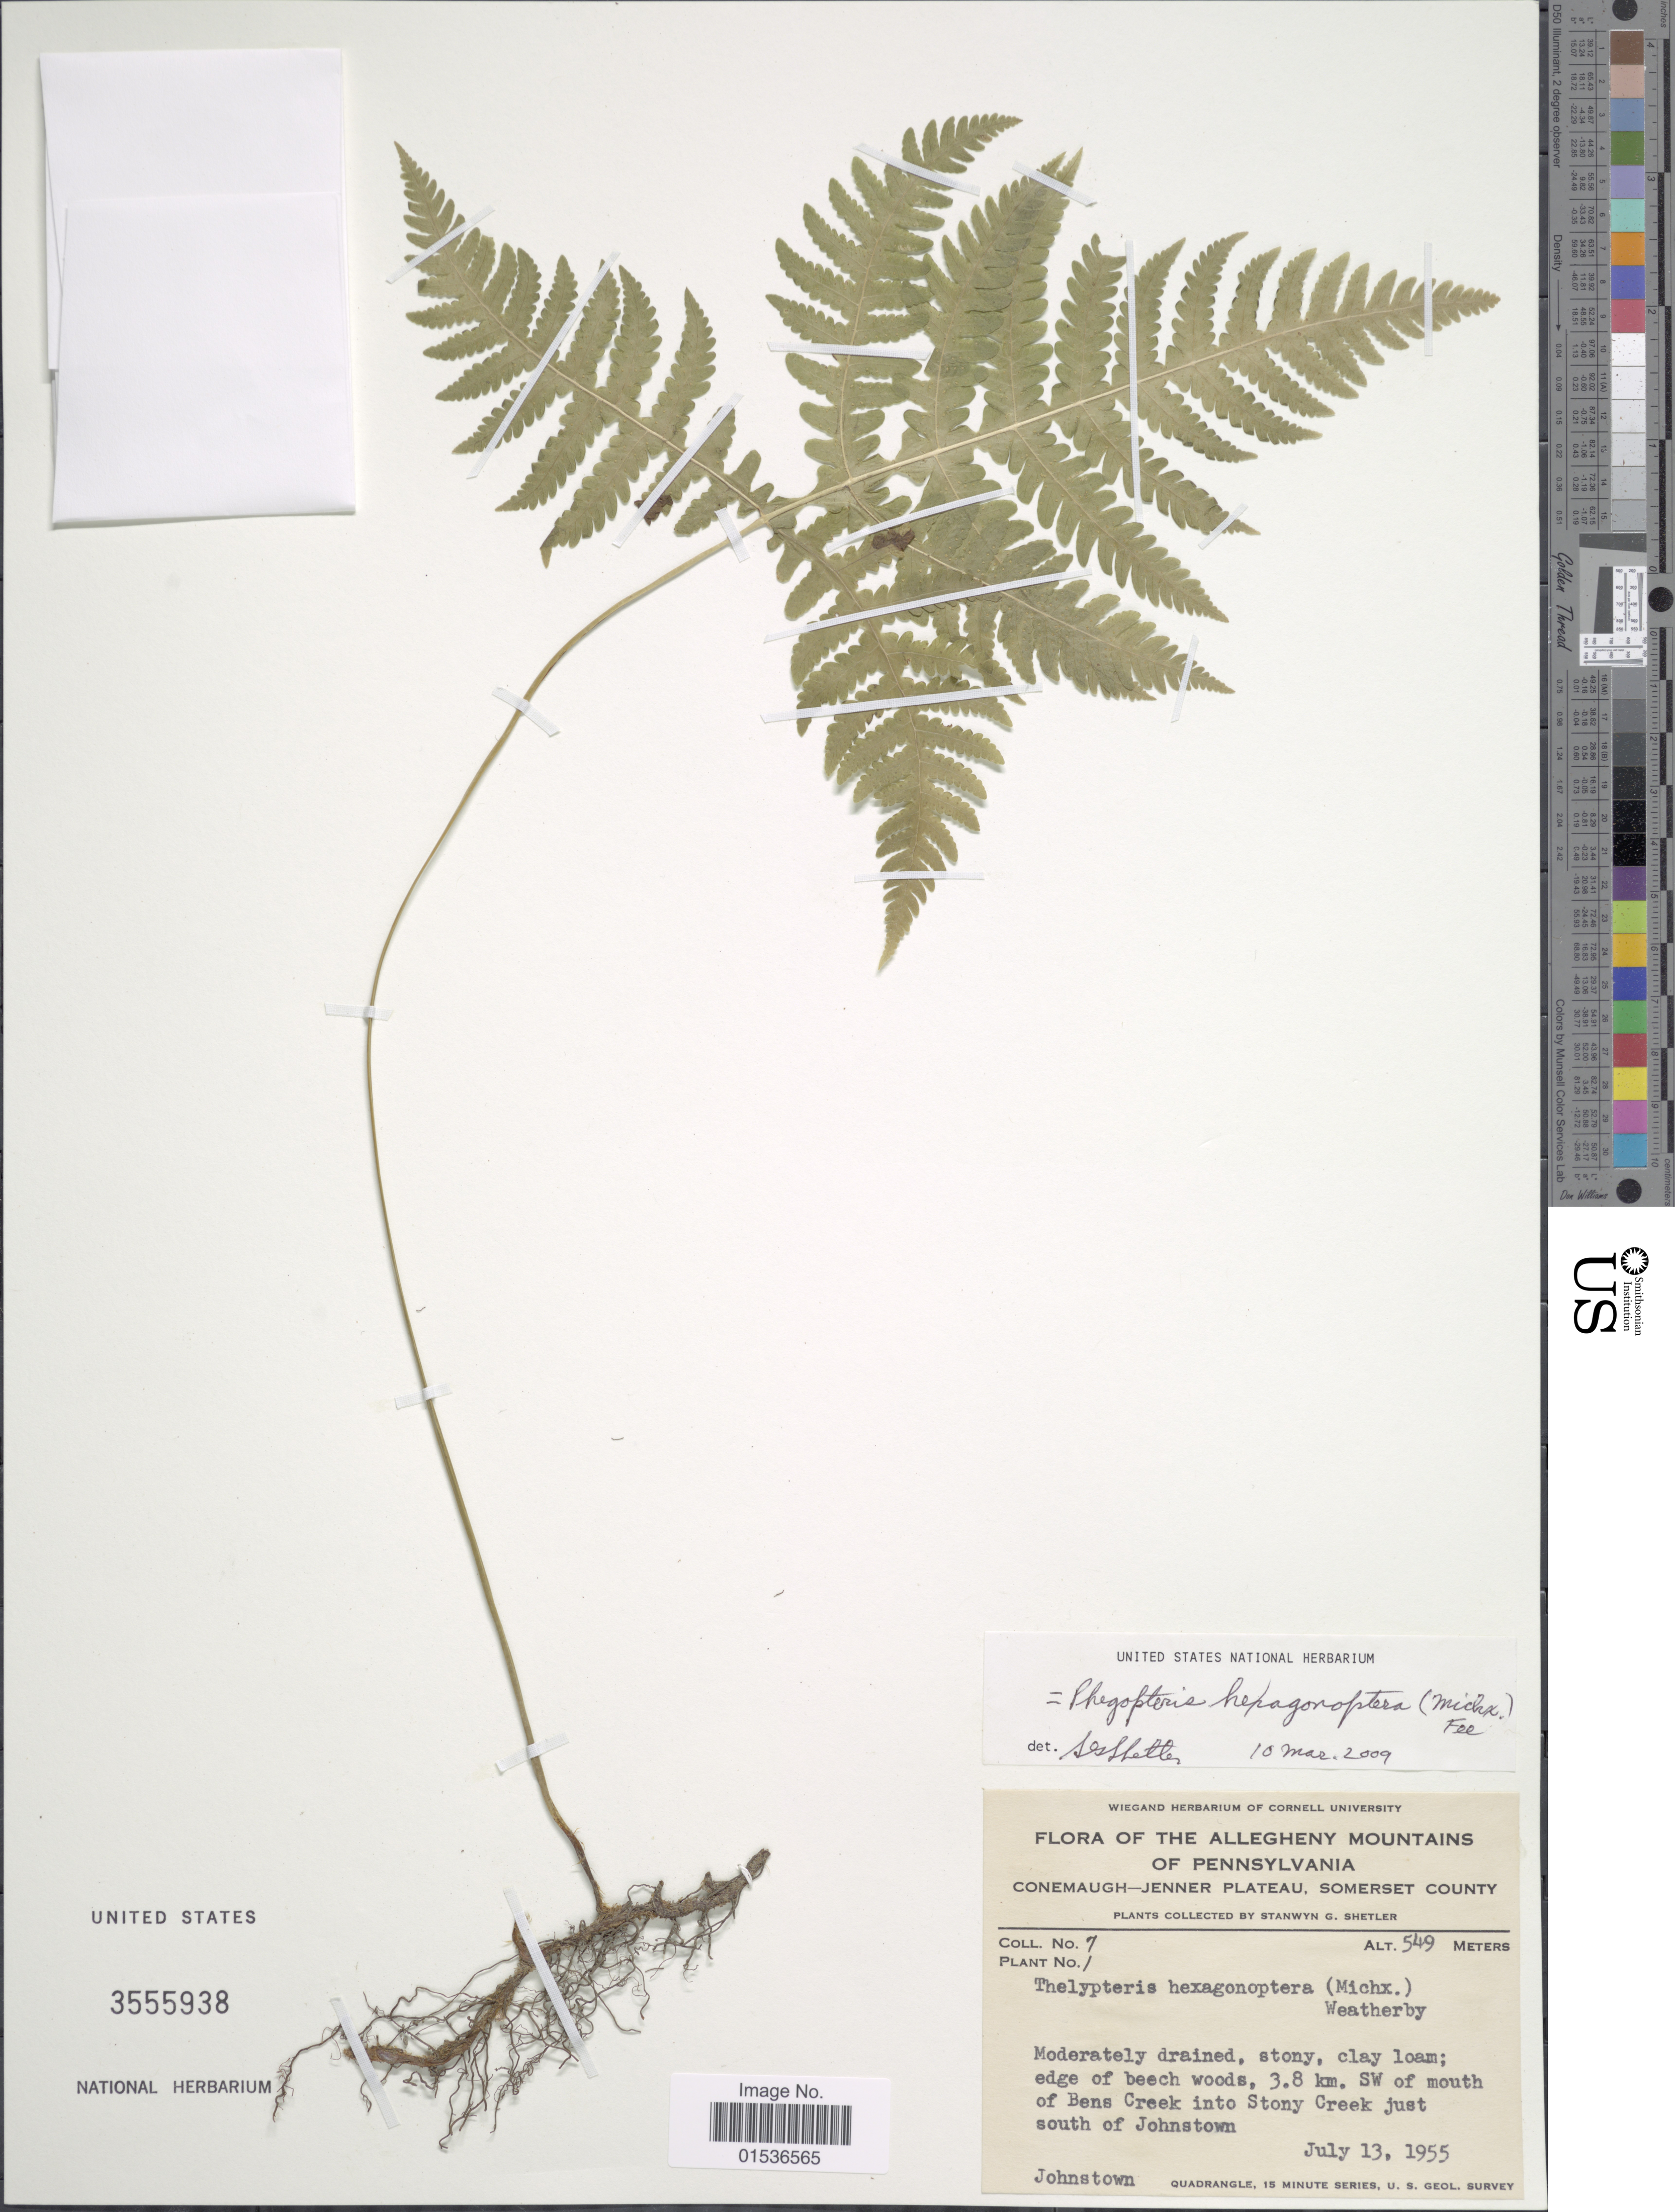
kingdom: Plantae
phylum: Tracheophyta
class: Polypodiopsida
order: Polypodiales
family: Thelypteridaceae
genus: Phegopteris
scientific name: Phegopteris hexagonoptera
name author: (Michx.) Fée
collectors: S. Shetler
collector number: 7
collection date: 1955-07-13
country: United States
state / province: Pennsylvania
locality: Allegheny Mountains of Pennsylvania. Conemaugh-Jenner Plateau, Somerset County. 3.8 km. SW of mouth of Bens Creek into Stony Creek just south of Johnstown.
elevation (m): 549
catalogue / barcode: US 3555938